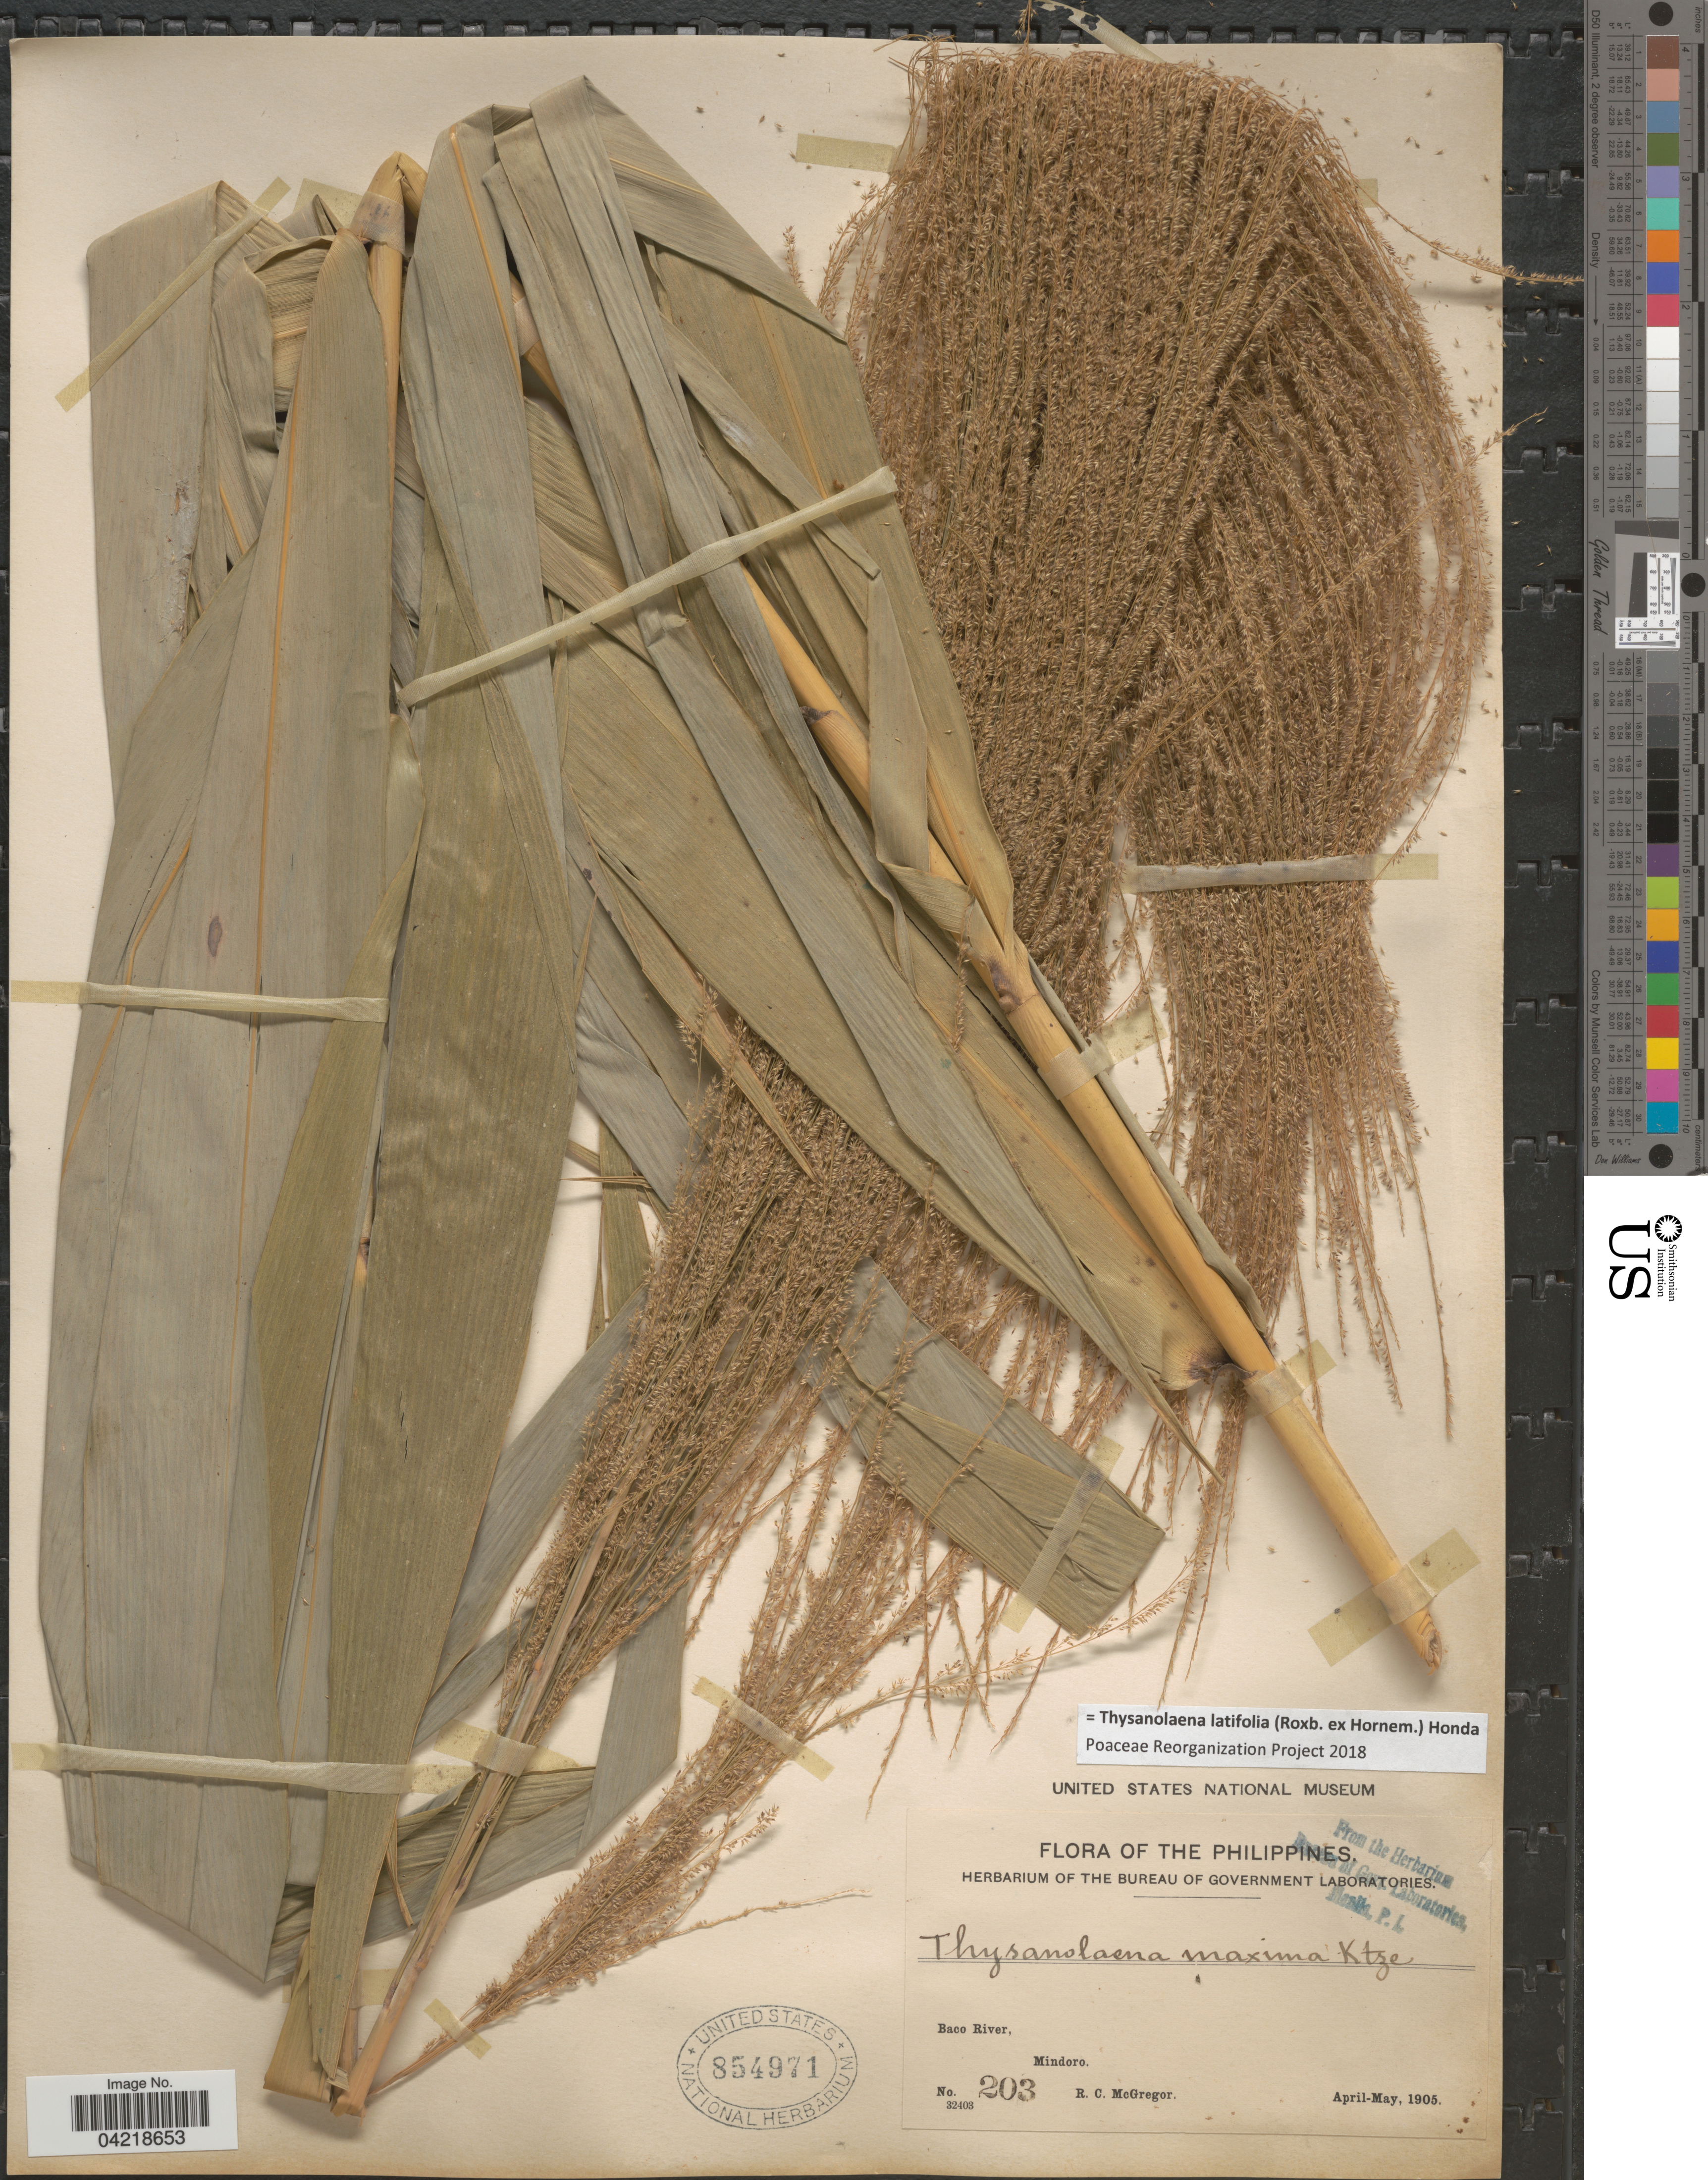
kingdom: Plantae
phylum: Tracheophyta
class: Liliopsida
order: Poales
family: Poaceae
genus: Thysanolaena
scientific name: Thysanolaena latifolia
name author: (Roxb. ex Hornem.) Honda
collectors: R. C. McGregor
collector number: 203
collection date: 1905-04/1905-05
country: Philippines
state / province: Mimaropa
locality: Baco River, Mindoro.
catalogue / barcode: US 854971